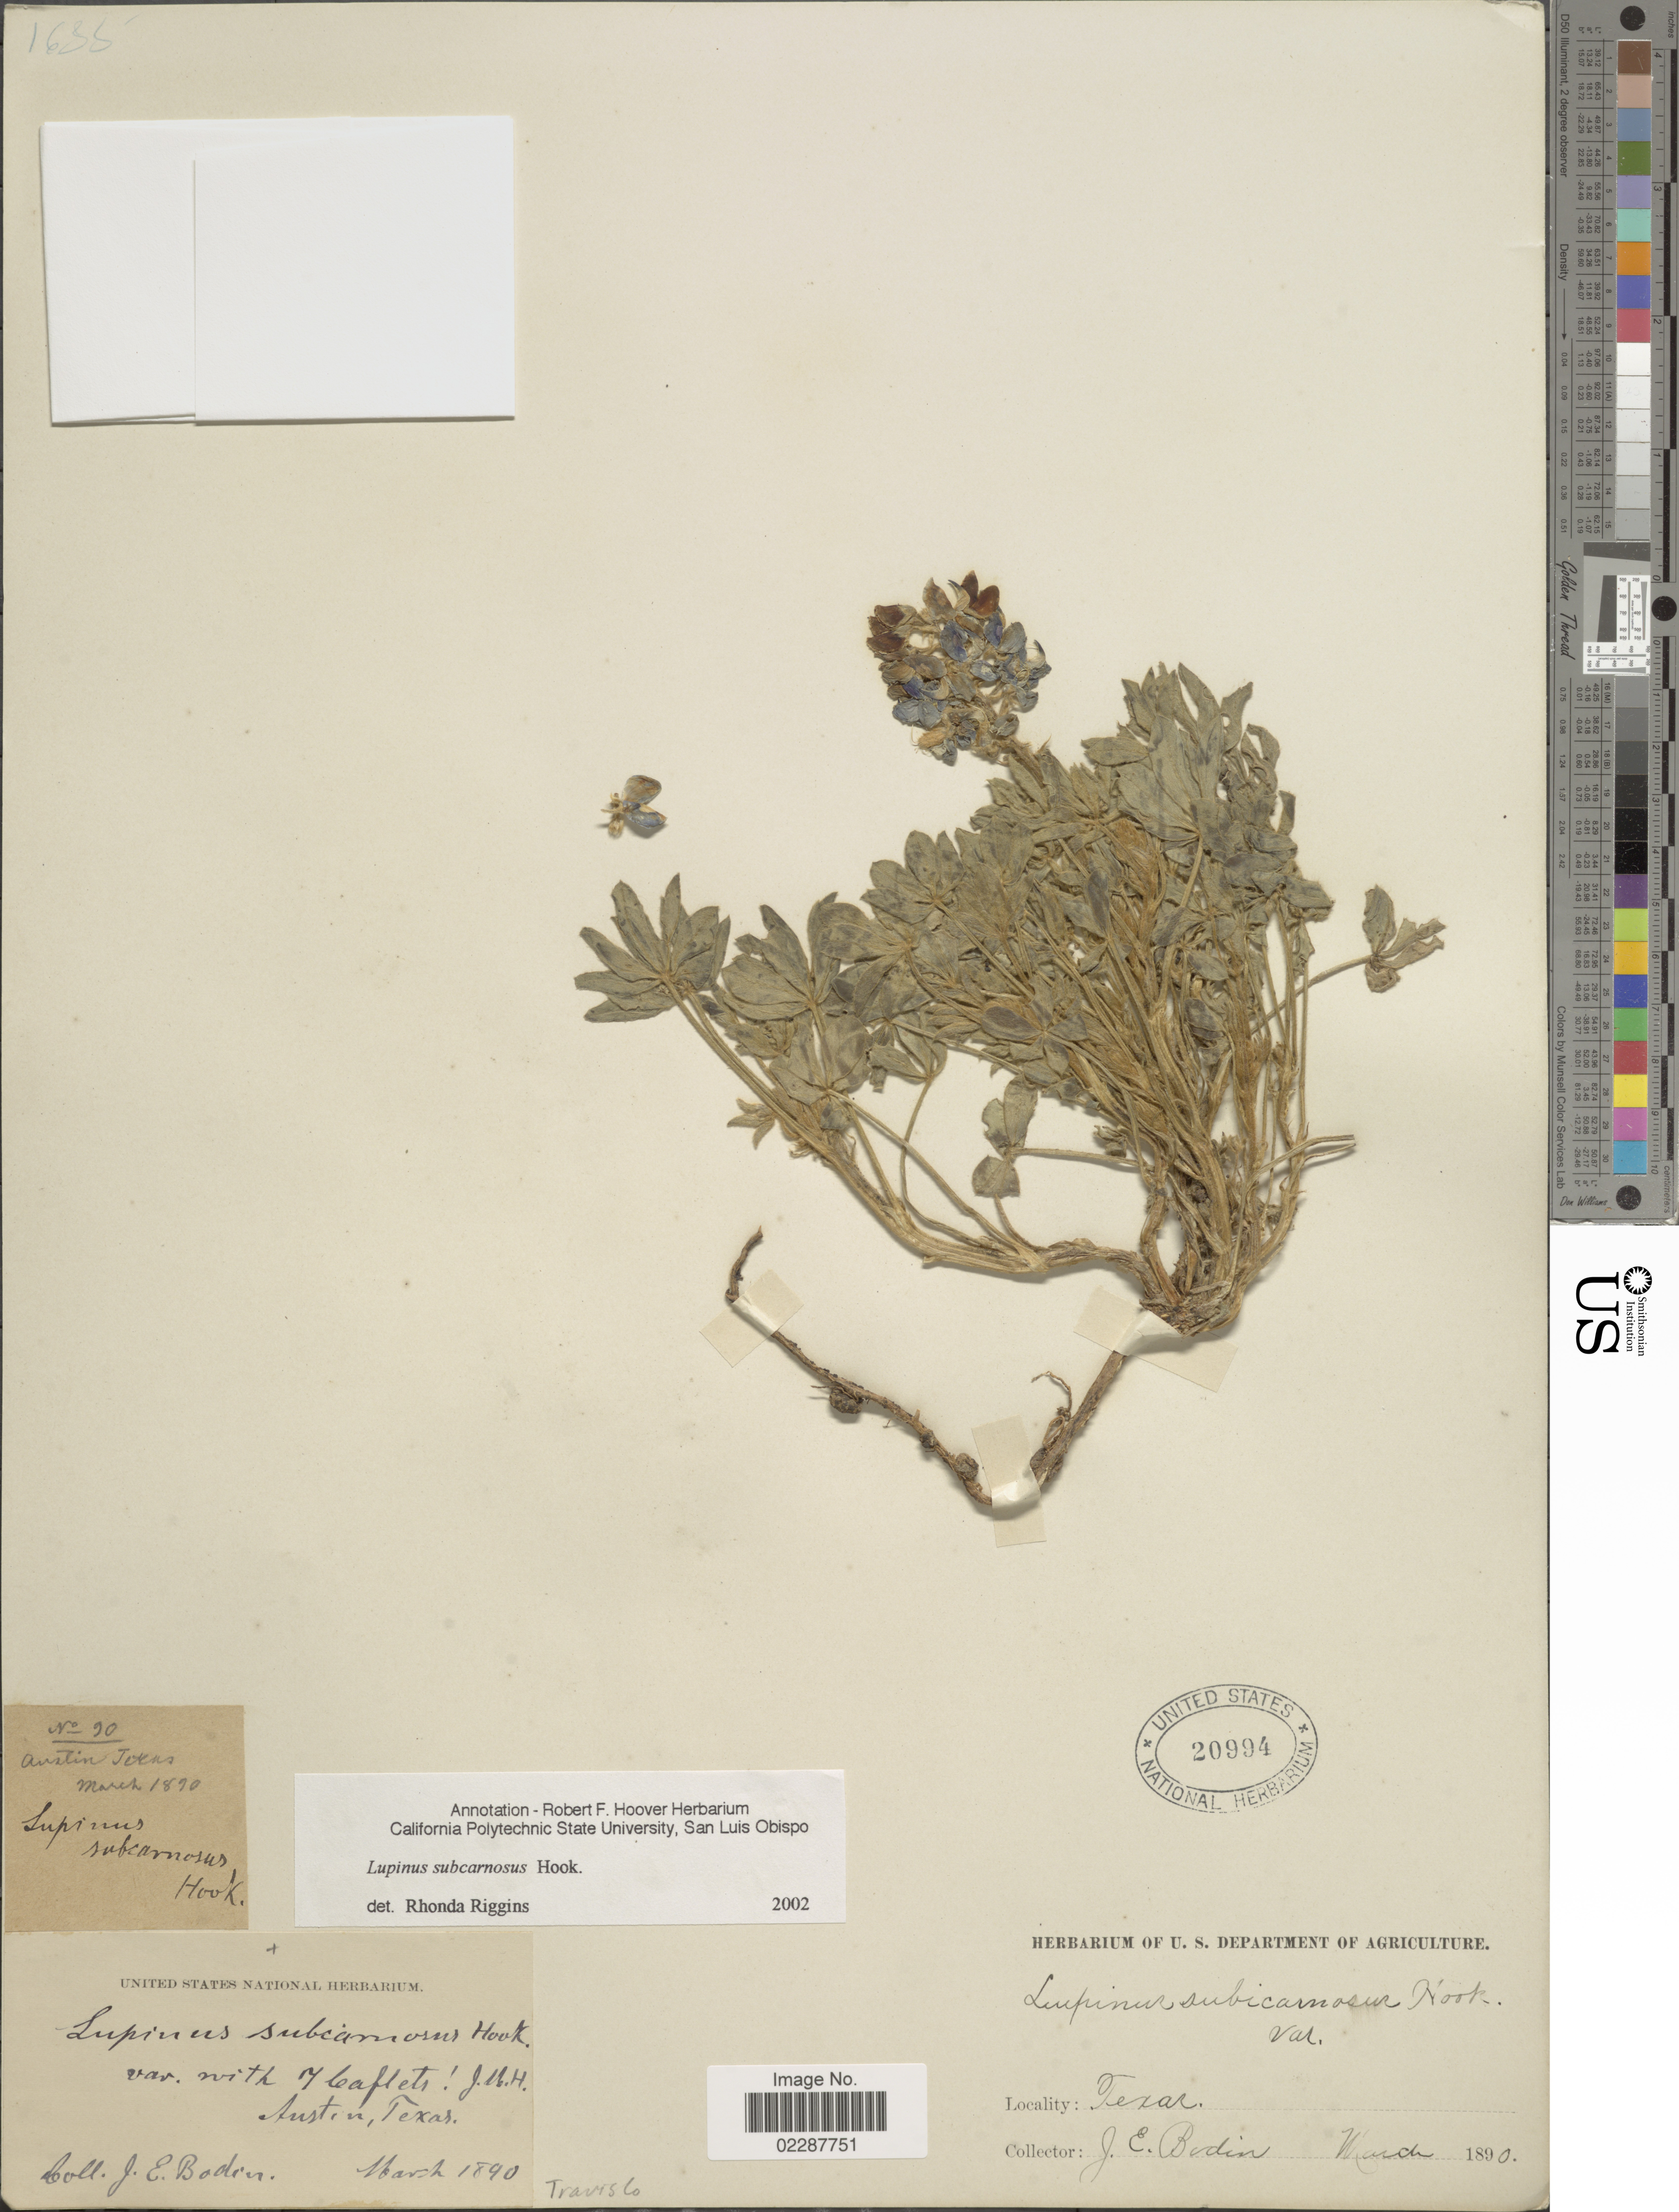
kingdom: Plantae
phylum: Tracheophyta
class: Magnoliopsida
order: Fabales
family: Fabaceae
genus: Lupinus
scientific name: Lupinus subcarnosus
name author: Hook.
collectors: J. E. Bodin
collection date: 1890-03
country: United States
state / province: Texas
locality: Austin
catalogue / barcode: US 20994